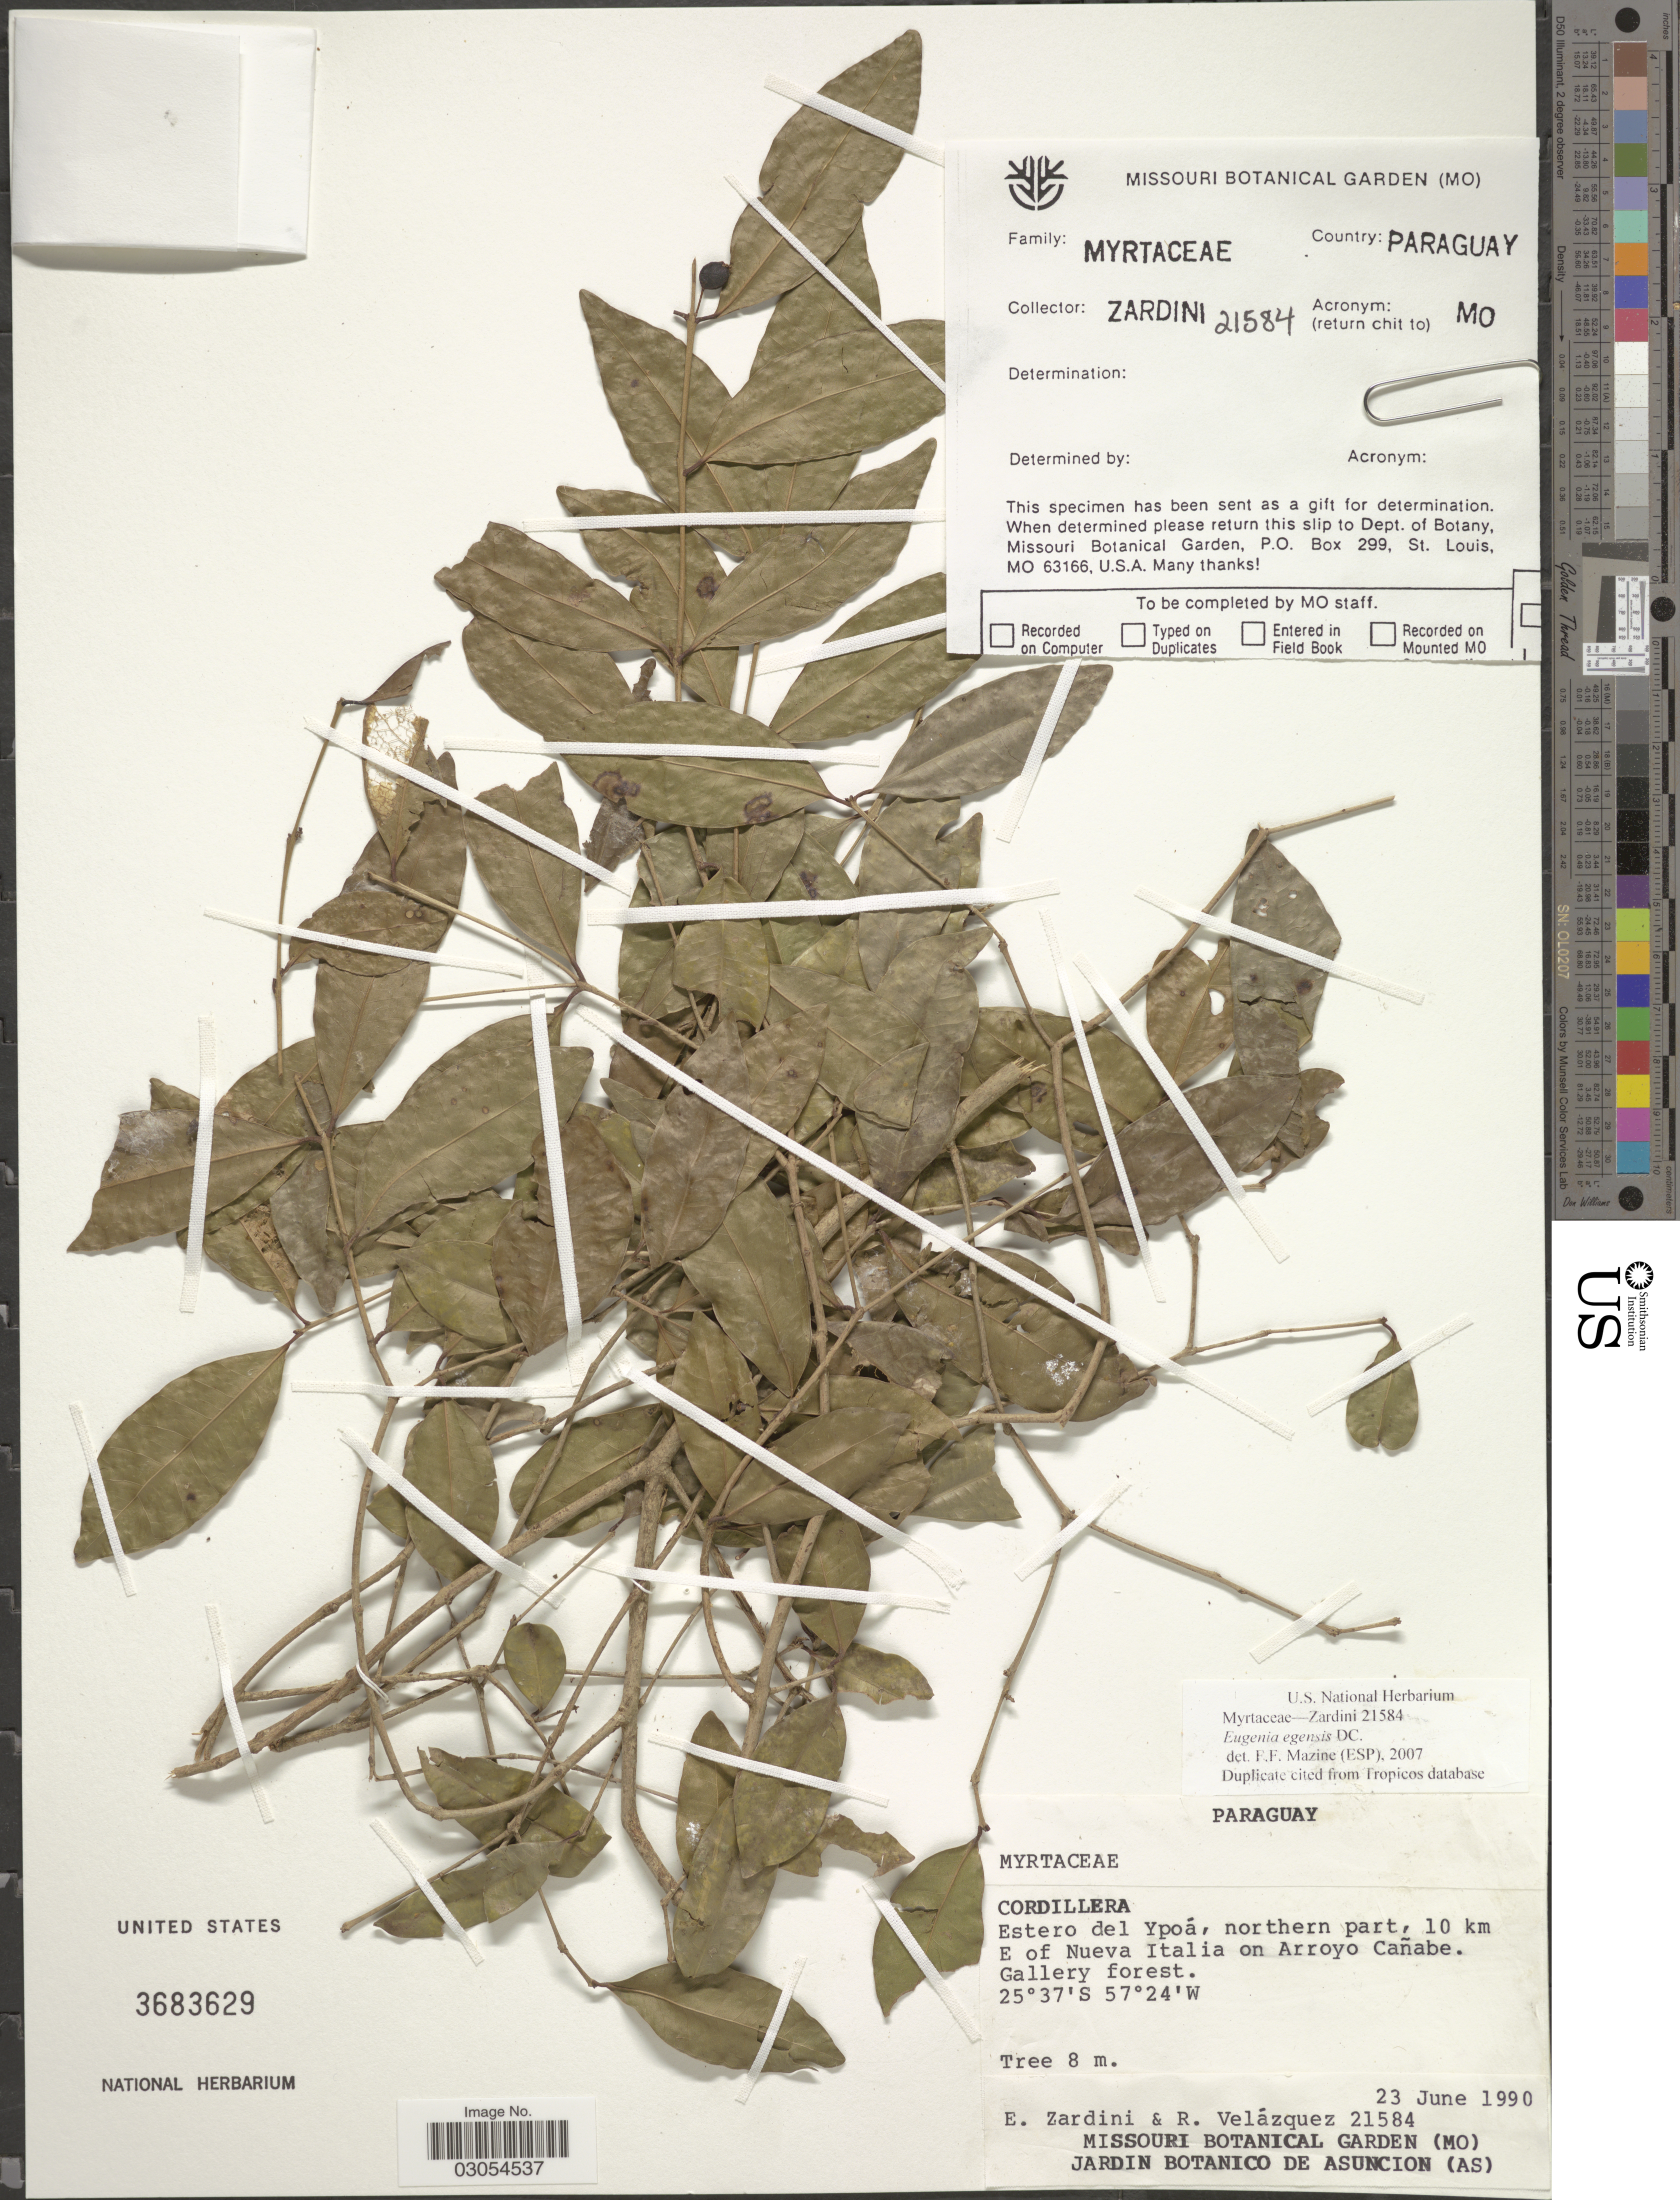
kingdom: Plantae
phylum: Tracheophyta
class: Magnoliopsida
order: Myrtales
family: Myrtaceae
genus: Eugenia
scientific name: Eugenia egensis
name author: DC.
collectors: E. Zardini & R. Velázquez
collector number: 21584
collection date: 1990-06-23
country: Paraguay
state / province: Cordillera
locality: Estero del Ypoá, northern part, 10 km E of Nueva Italia on Arroyo Cañabe. Gallery forest.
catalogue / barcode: US 3683629